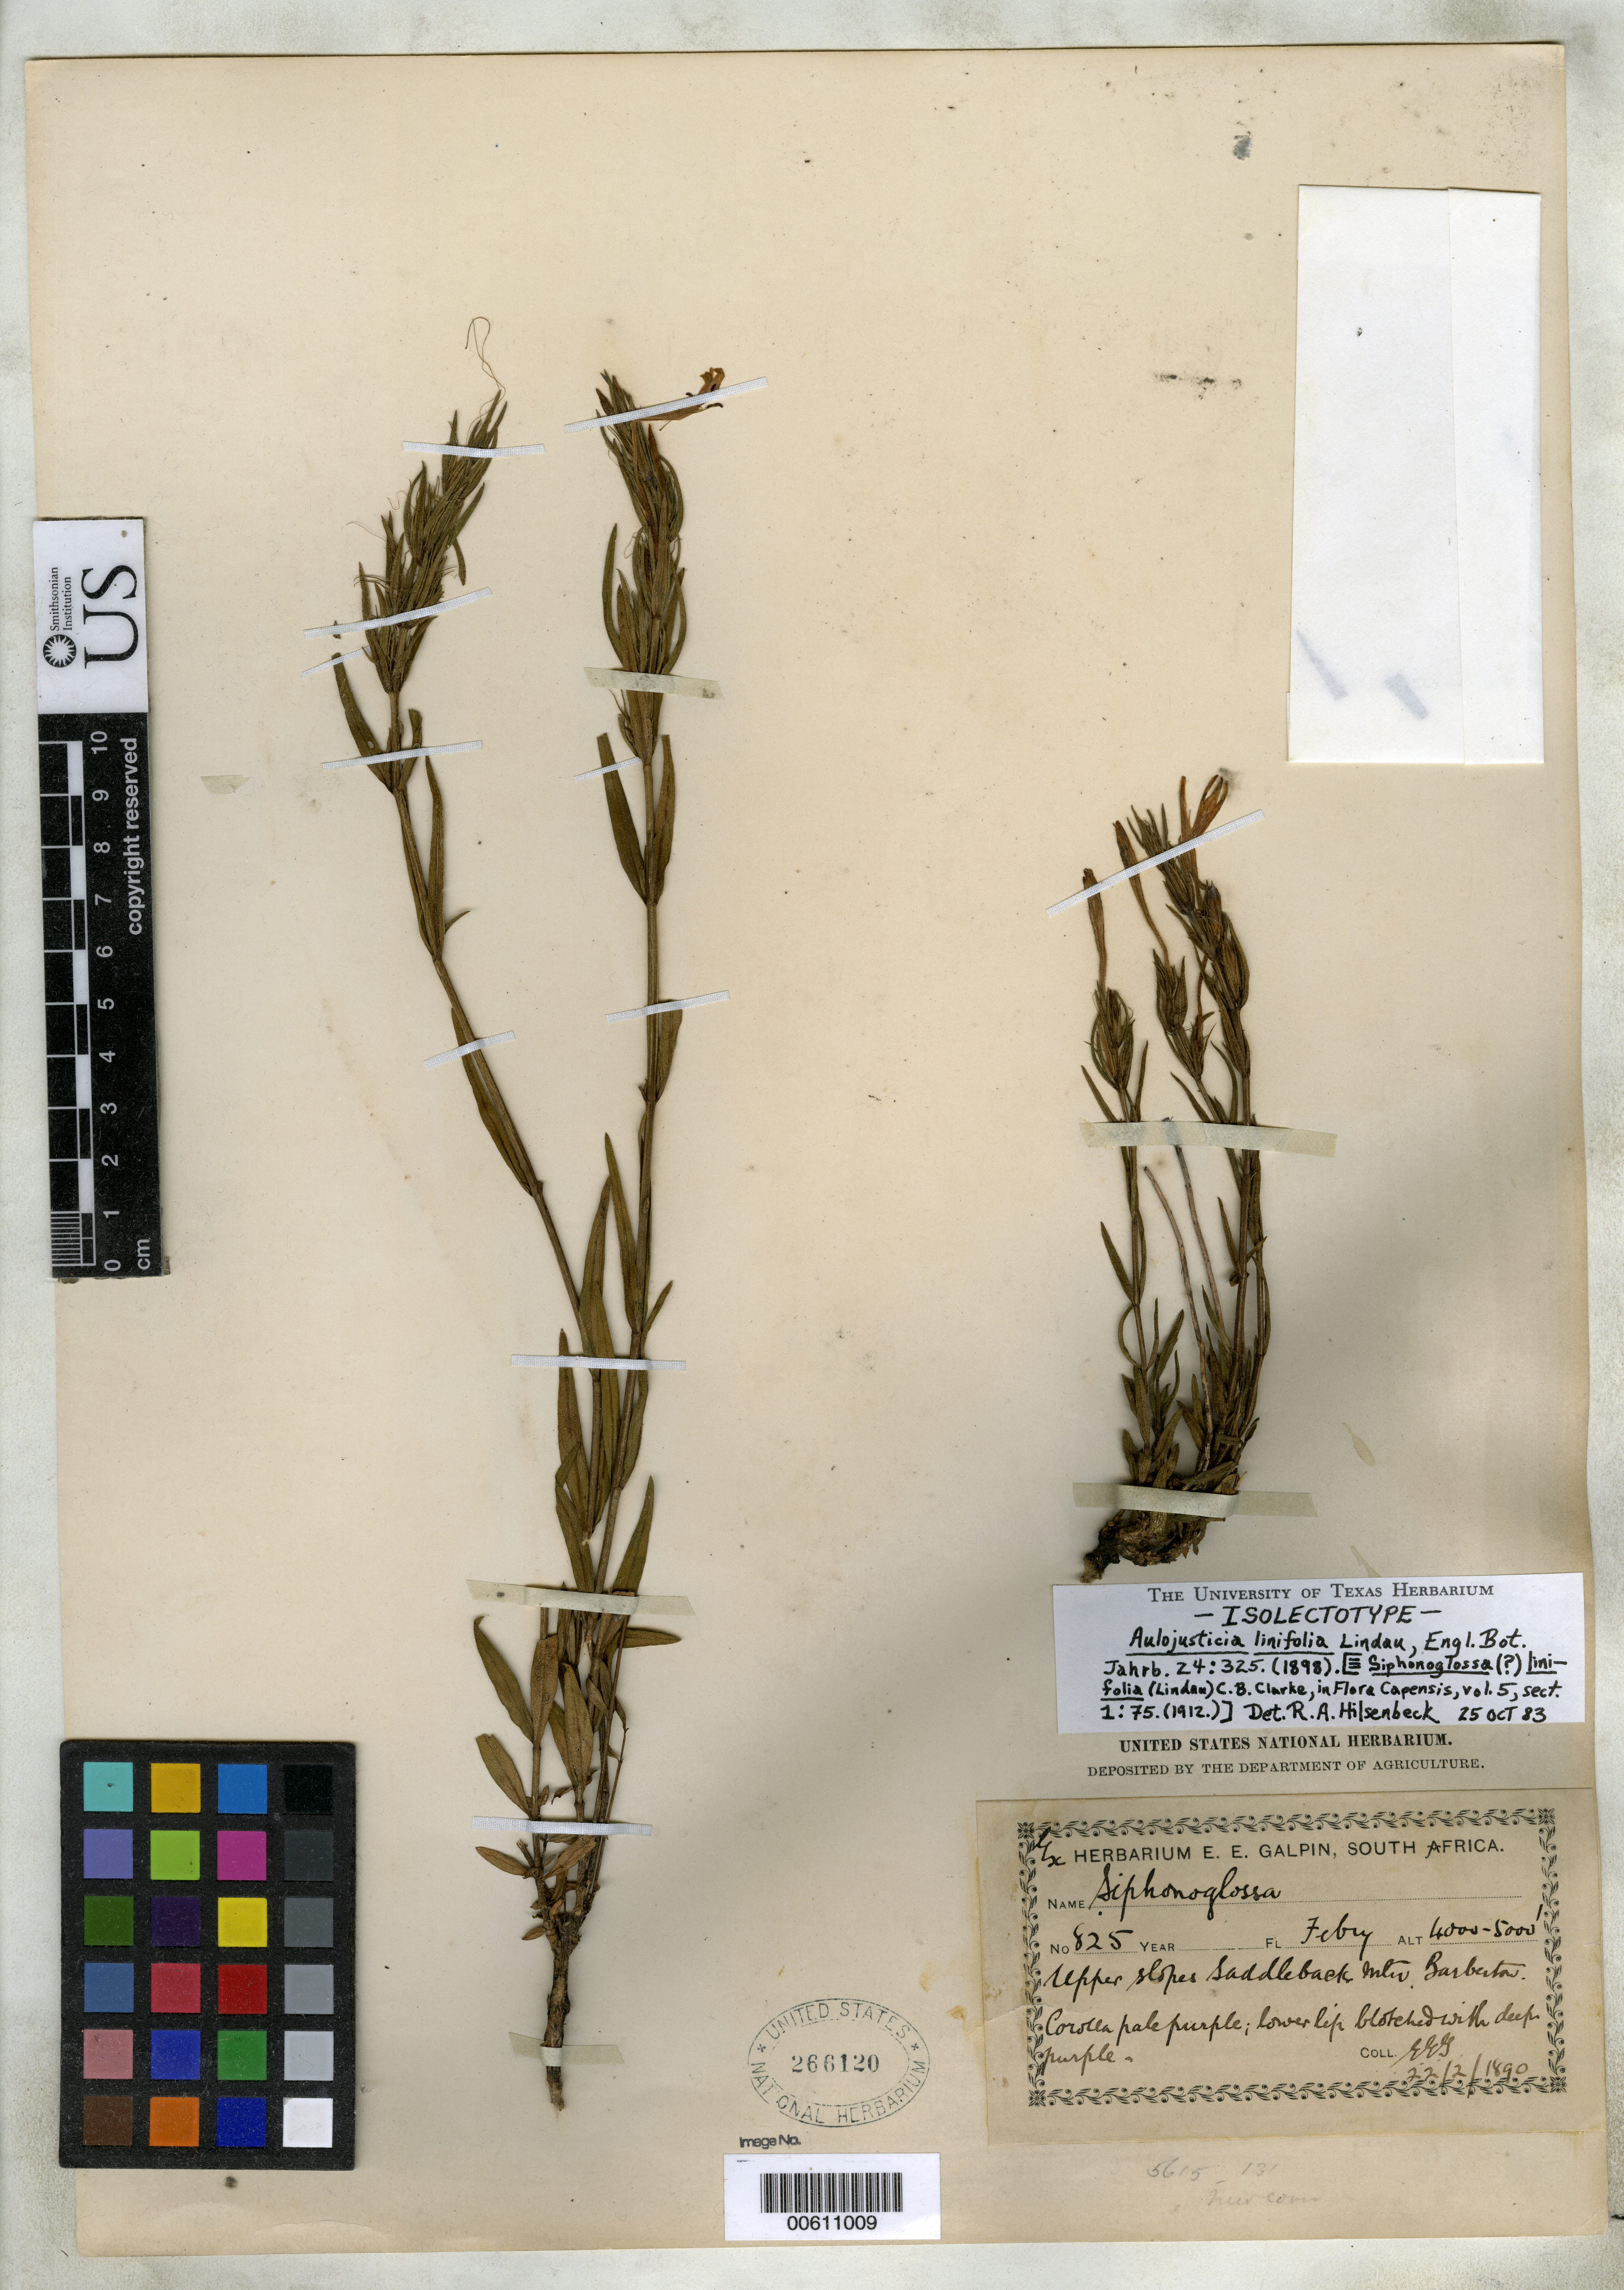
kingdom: Plantae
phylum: Tracheophyta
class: Magnoliopsida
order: Lamiales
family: Acanthaceae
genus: Aulojusticia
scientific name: Aulojusticia linifolia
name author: Lindau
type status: Isolectotype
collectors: E. Galpin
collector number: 825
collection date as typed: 22 Feb 1890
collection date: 1890-02-22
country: South Africa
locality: Barberton. Upper slopes of Saddleback Mountain.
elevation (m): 1219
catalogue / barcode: US 266120